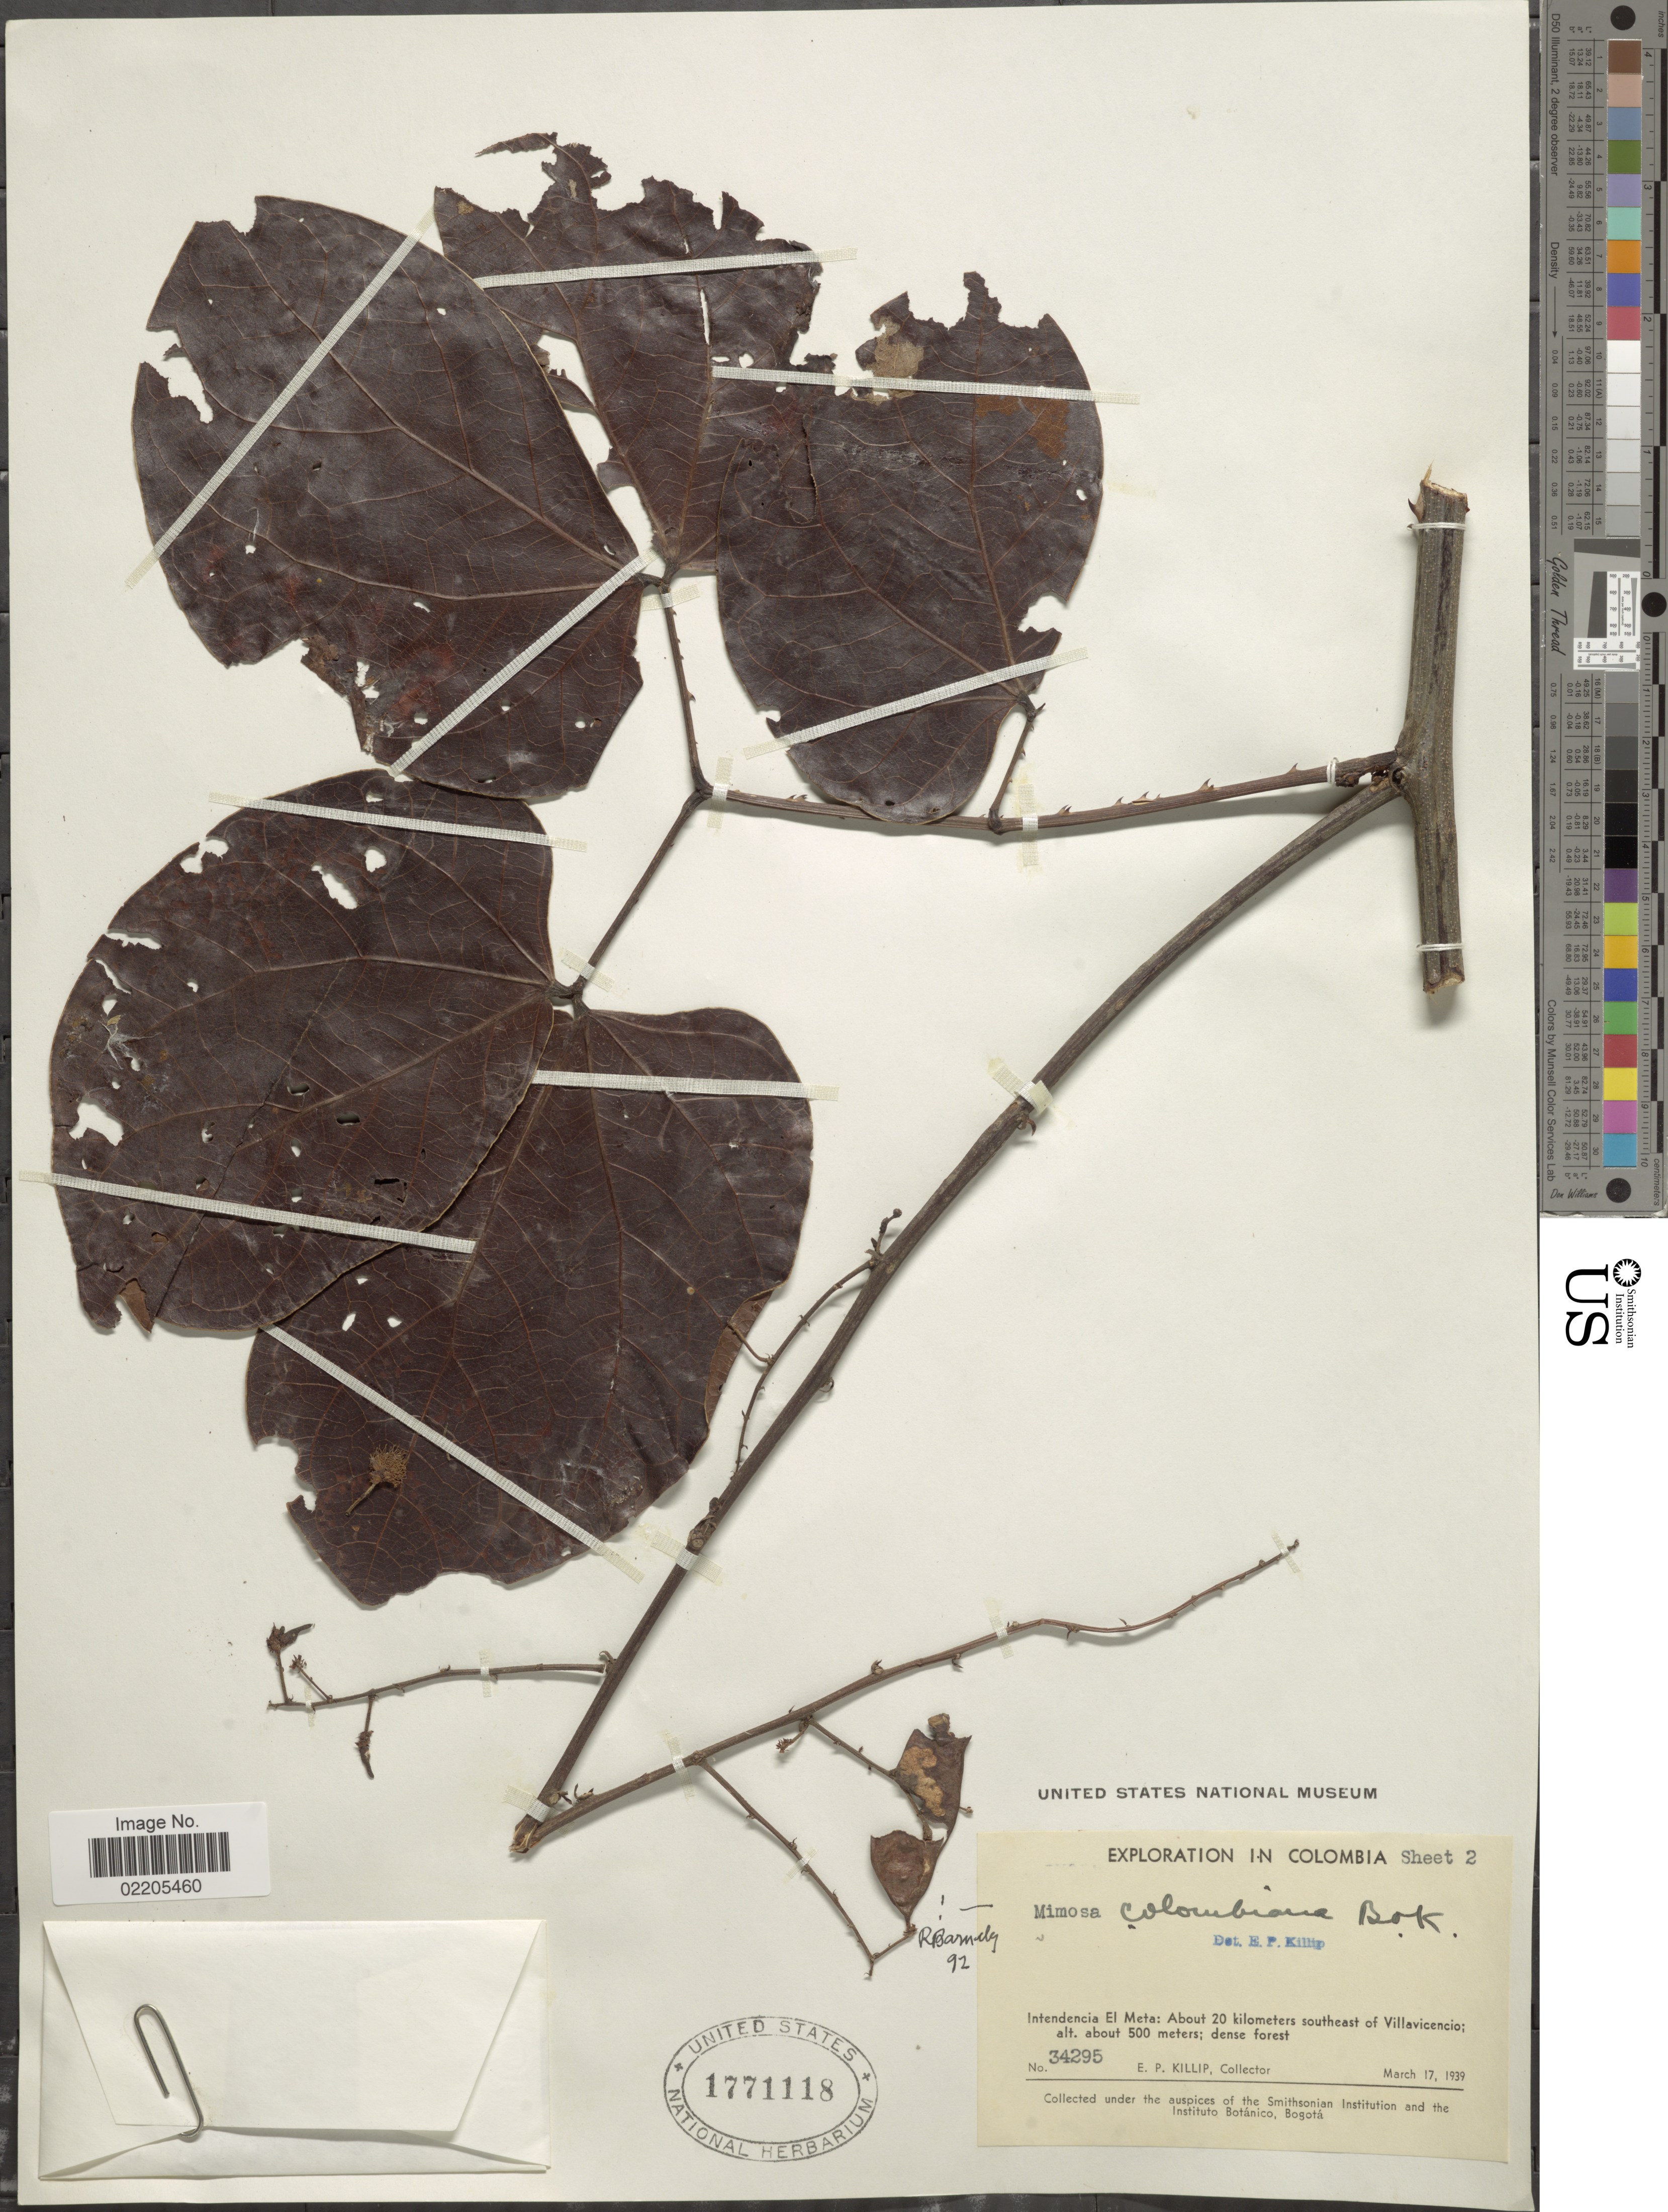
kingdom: Plantae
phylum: Tracheophyta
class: Magnoliopsida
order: Fabales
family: Fabaceae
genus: Mimosa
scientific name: Mimosa colombiana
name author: Britton & Killip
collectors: E. P. Killip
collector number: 34295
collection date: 1939-03-17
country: Colombia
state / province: Meta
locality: Intendencia El Meta: About 20 kilometers southeast of Villavicencio.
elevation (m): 500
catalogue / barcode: US 1771118